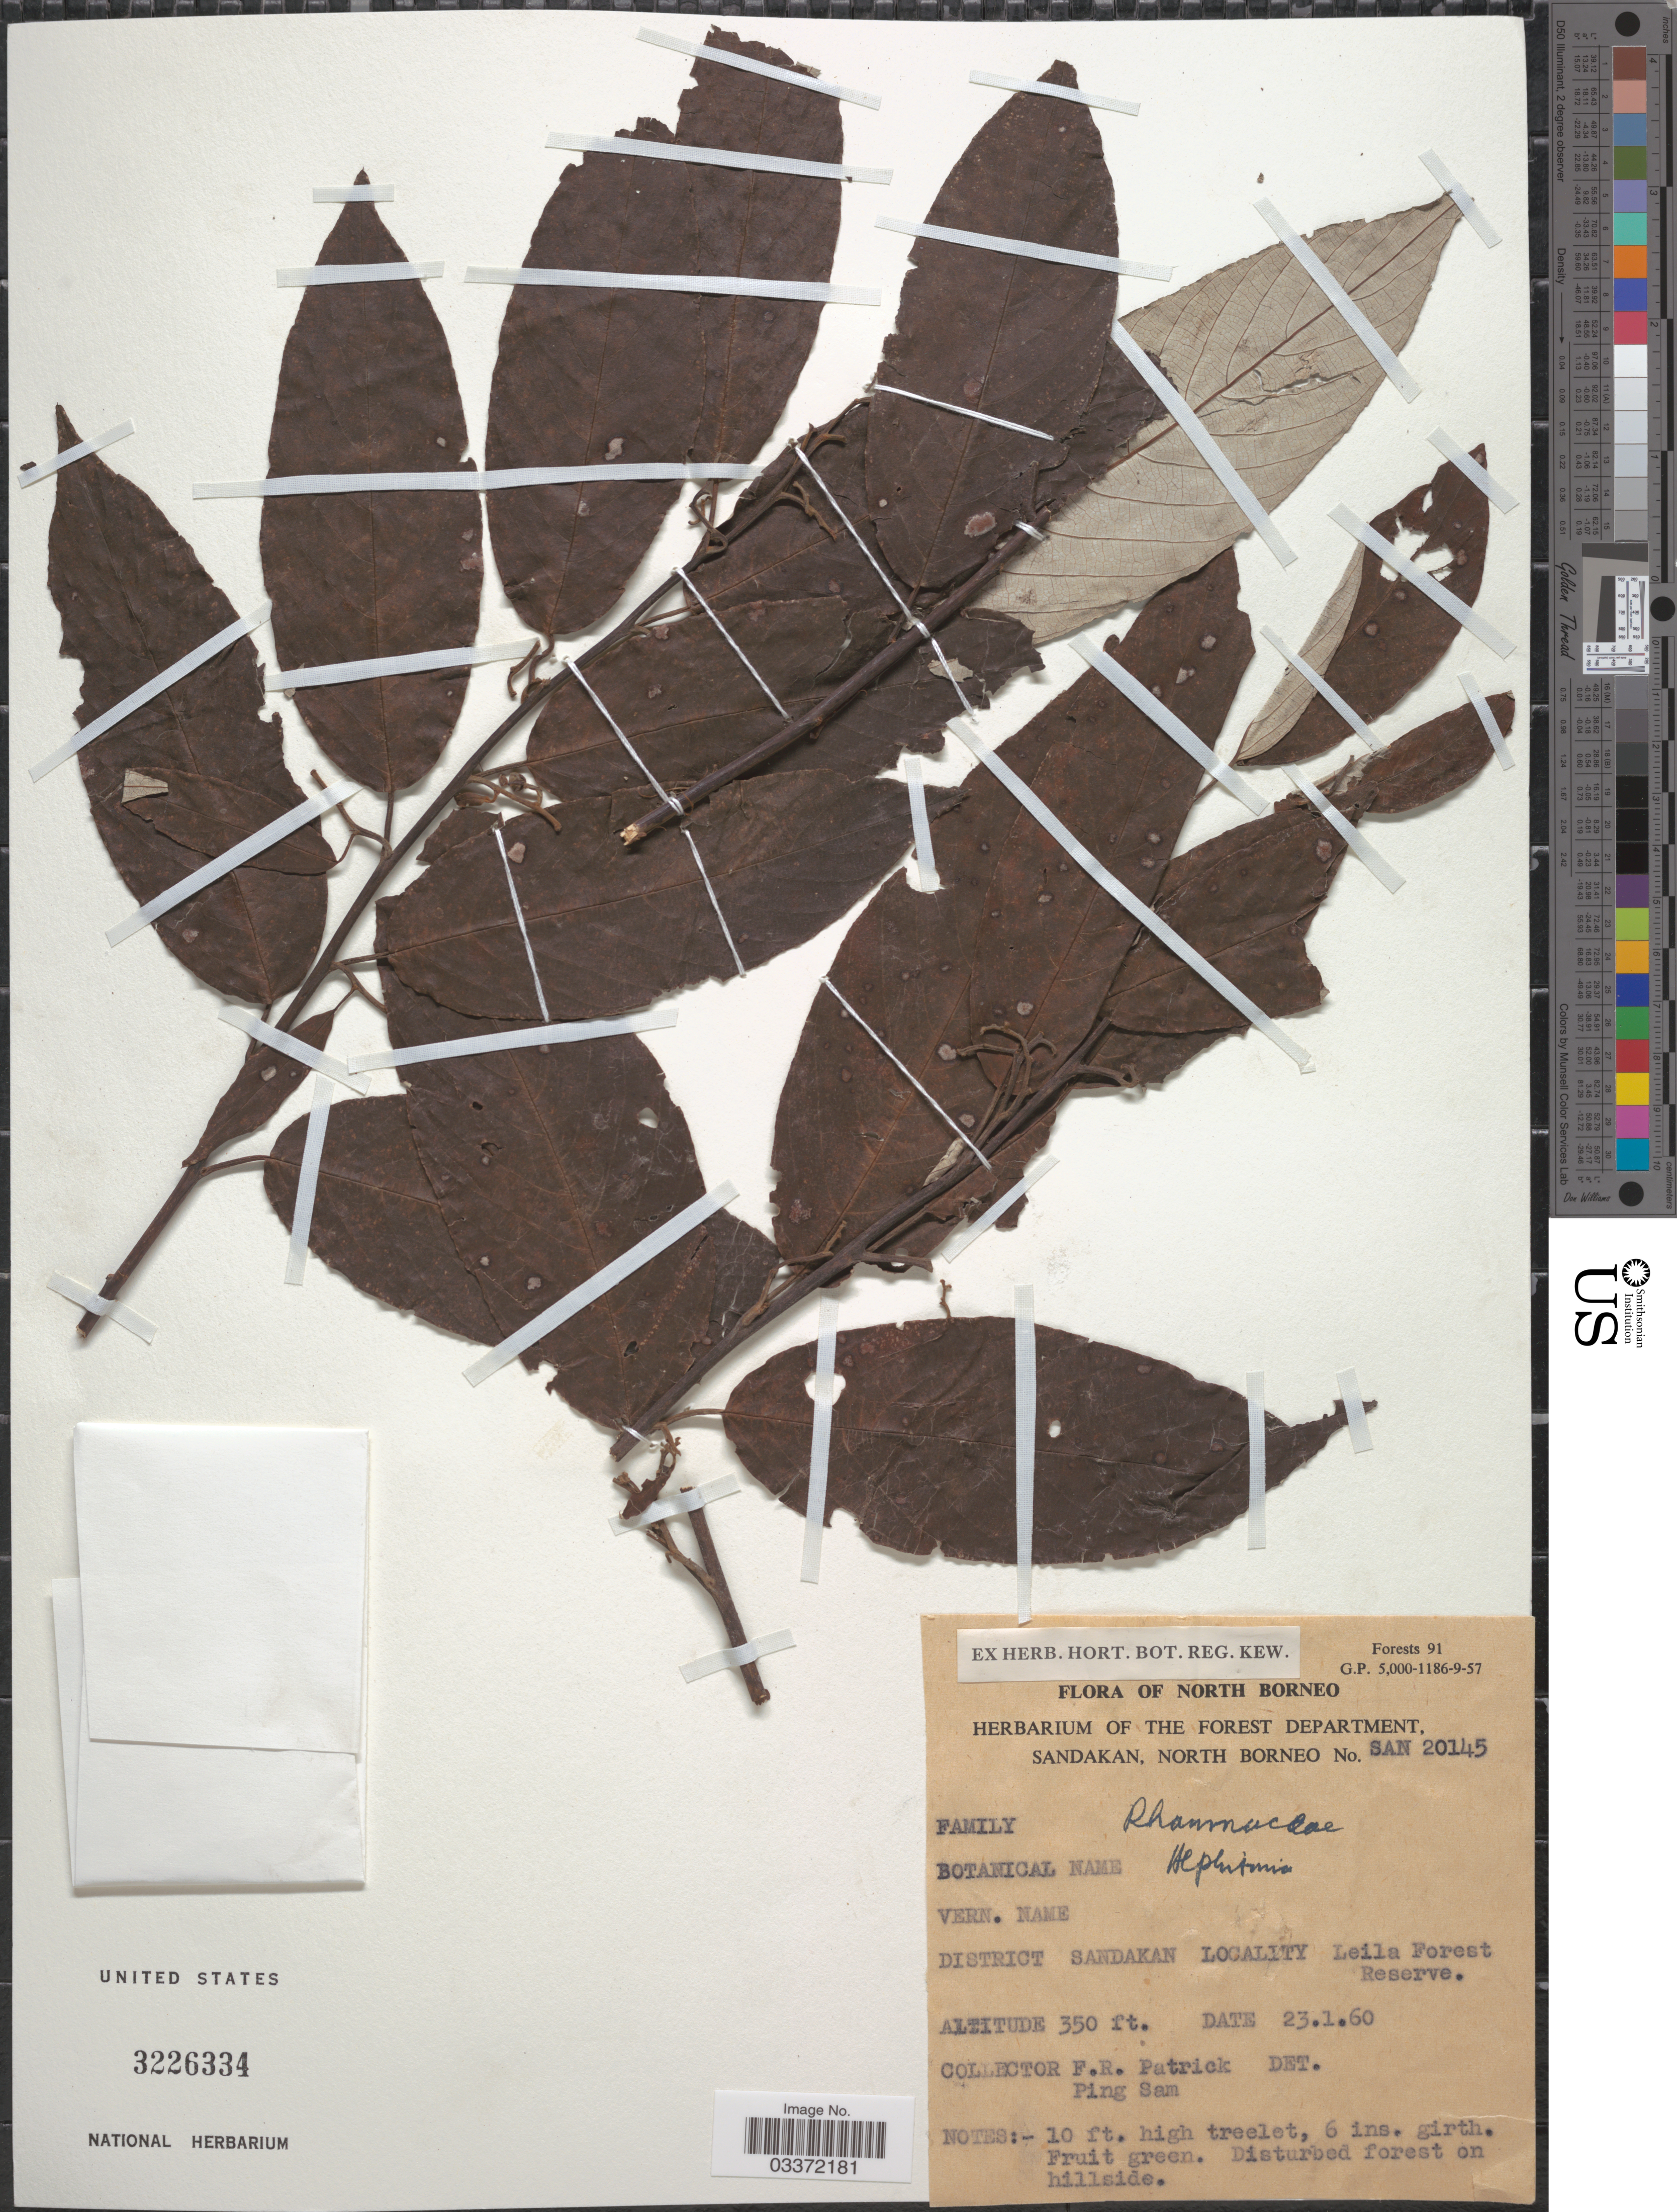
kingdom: Plantae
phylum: Tracheophyta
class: Magnoliopsida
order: Rosales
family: Rhamnaceae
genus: Alphitonia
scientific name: Alphitonia sp.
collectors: F. Patrick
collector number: SAN20145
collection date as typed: Transcribed d/m/y: 23/1/60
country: Malaysia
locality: North Borneo, District Sandakan, Leila Forest Reserve.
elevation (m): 107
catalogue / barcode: US 3226334